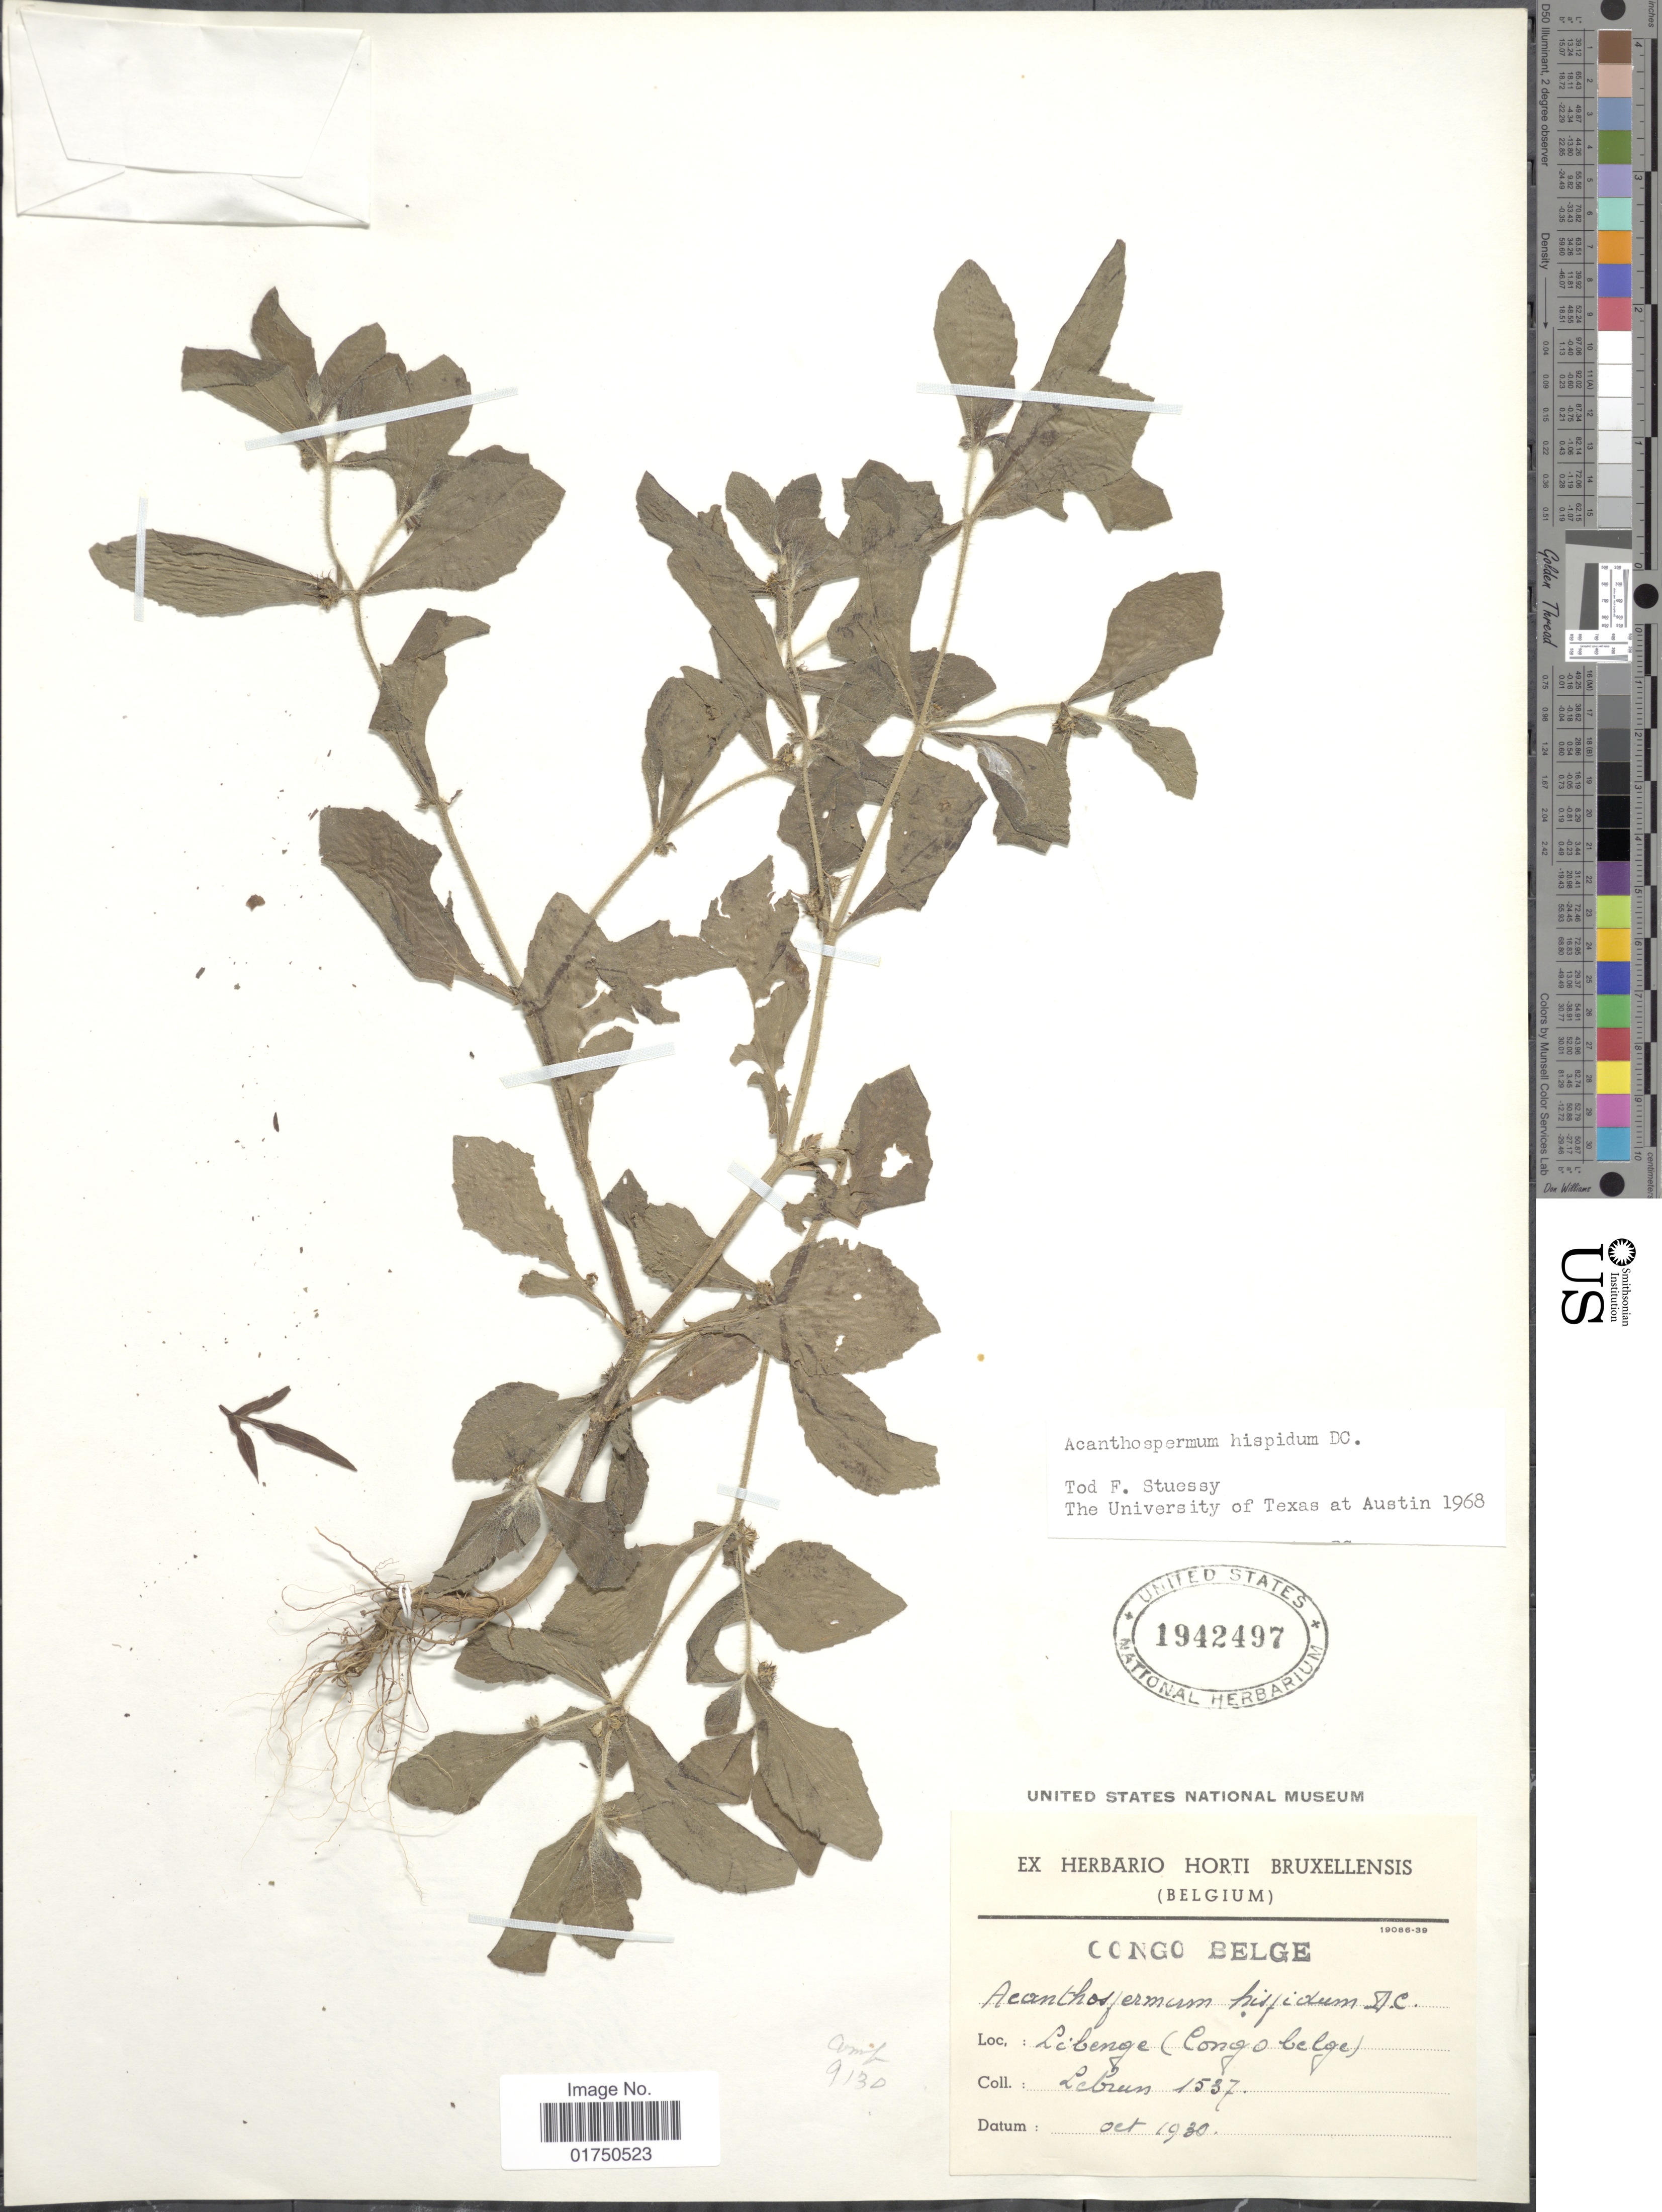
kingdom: Plantae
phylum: Tracheophyta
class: Magnoliopsida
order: Asterales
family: Asteraceae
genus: Acanthospermum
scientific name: Acanthospermum hispidum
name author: DC.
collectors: J.A. Lebrun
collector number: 1537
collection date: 1930-10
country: Congo, Democratic Republic of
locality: Libenge (Congo belge)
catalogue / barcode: US 1942497